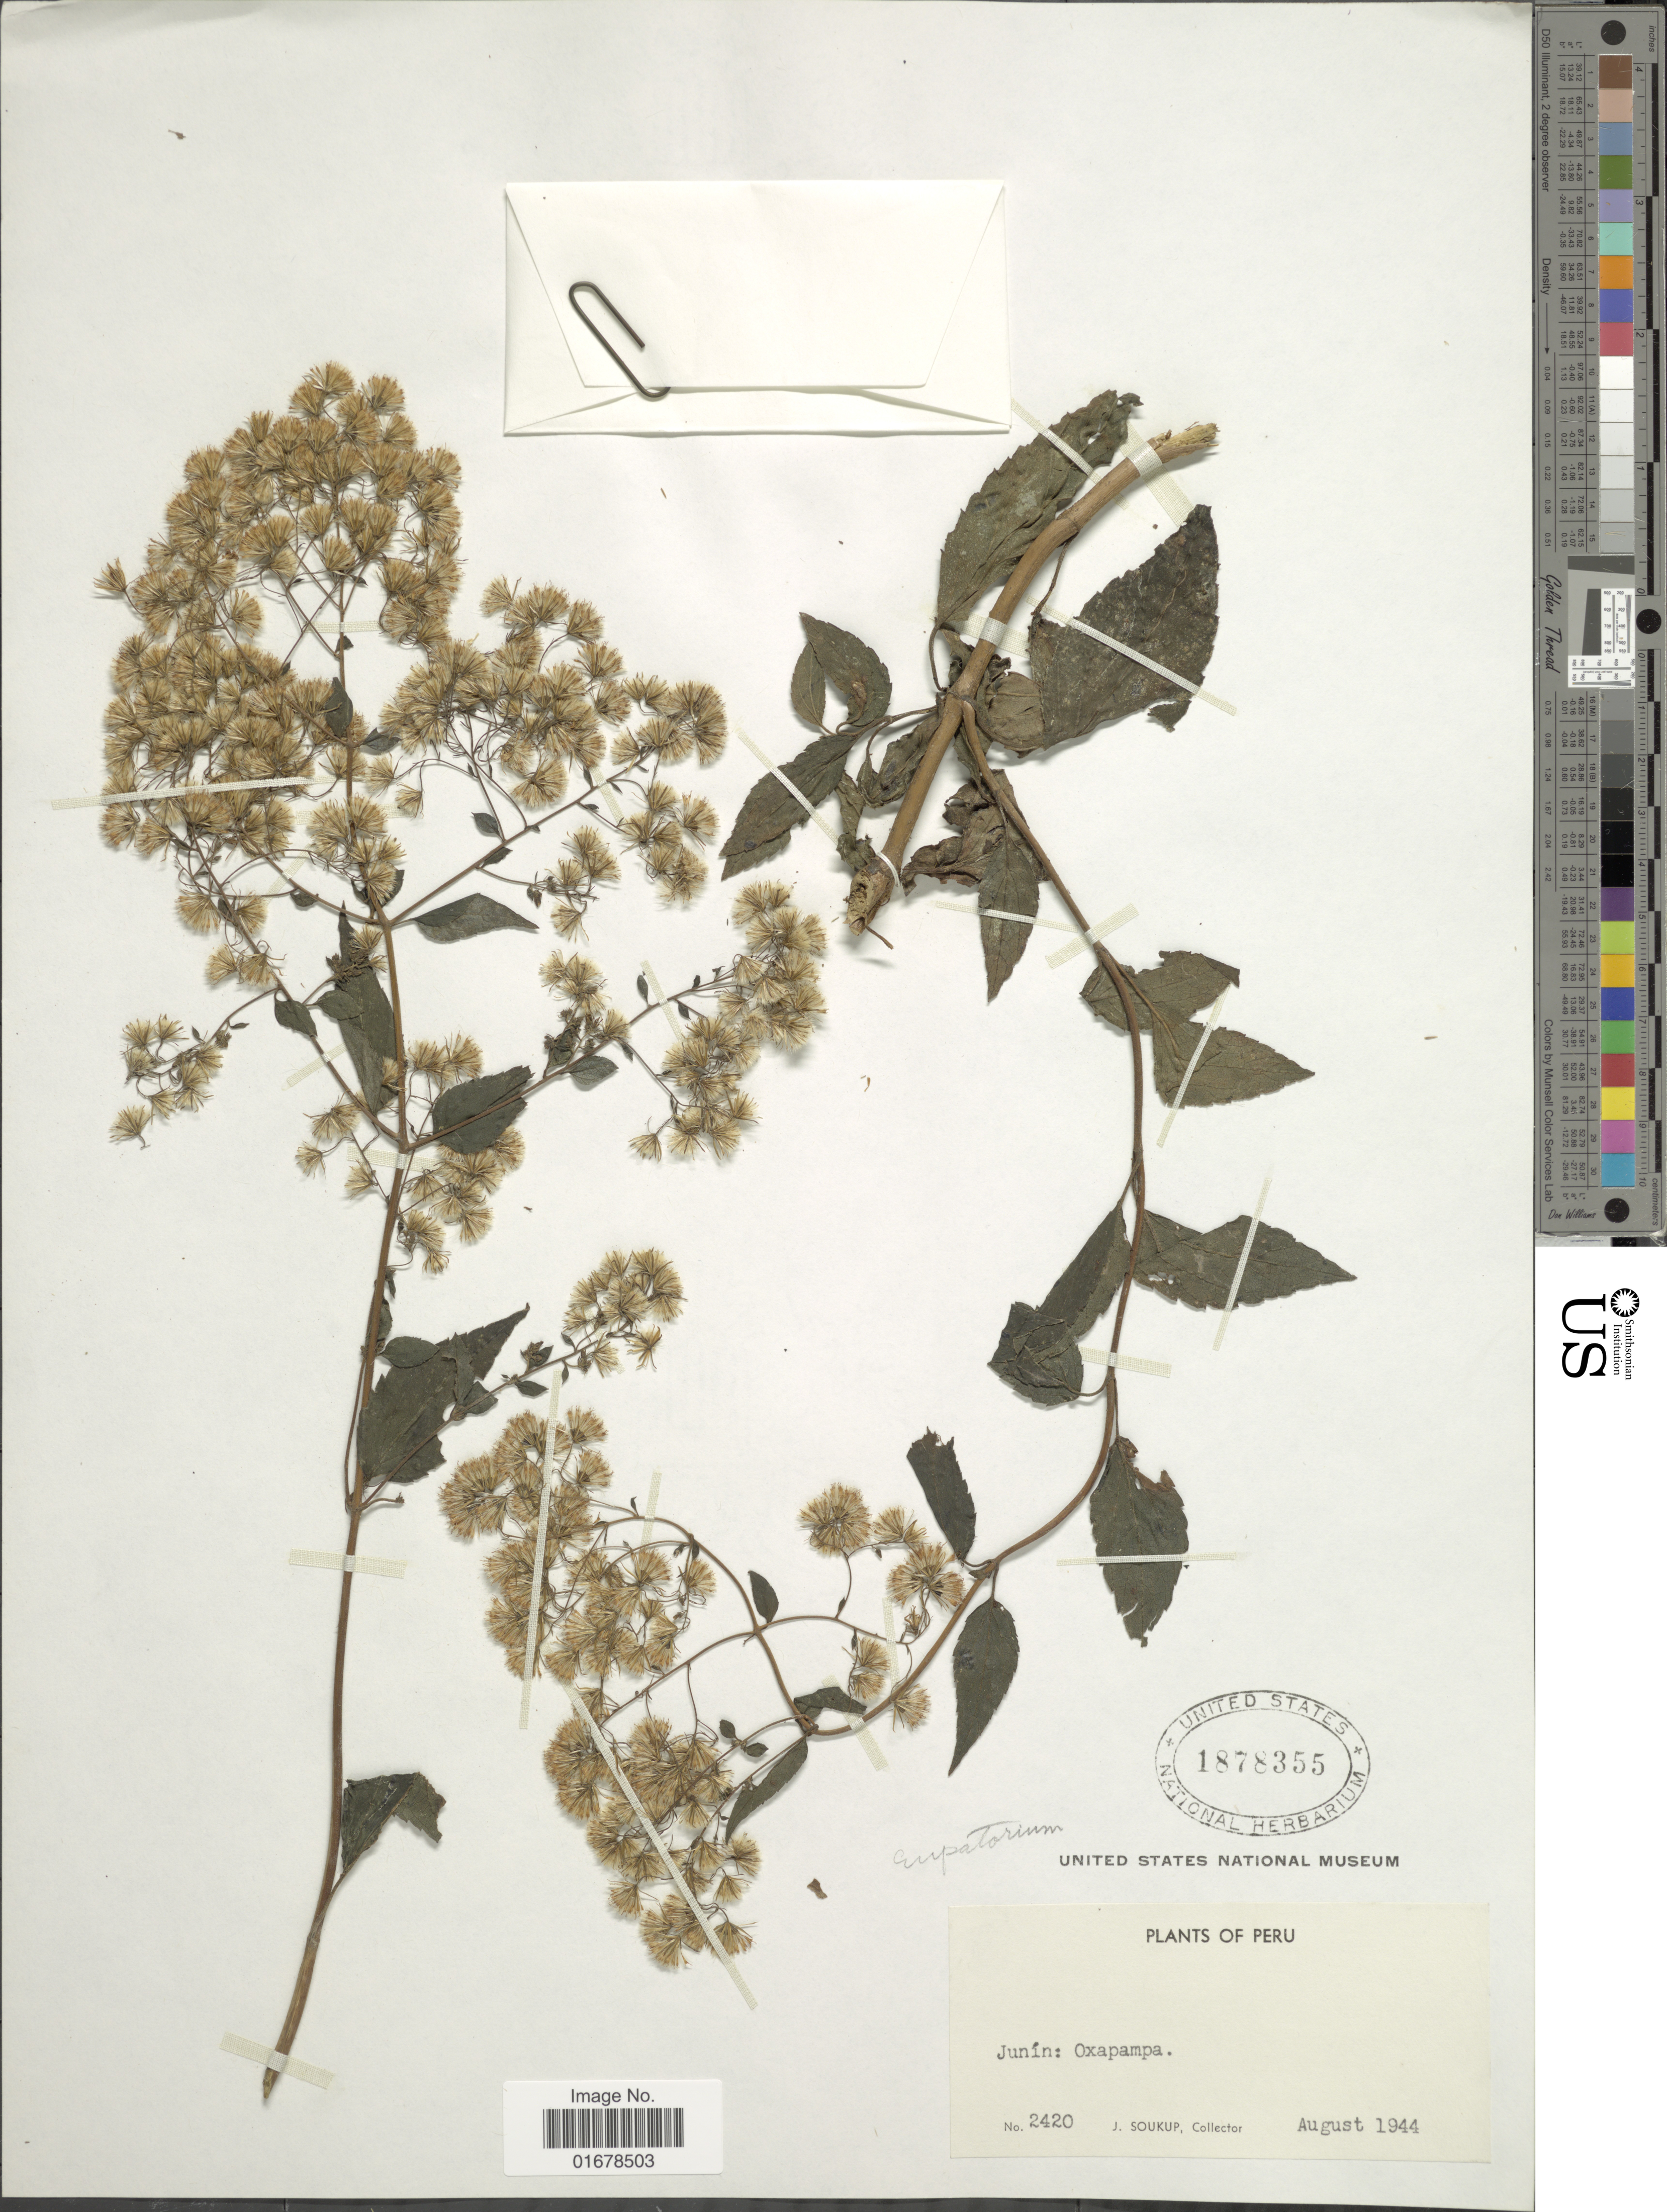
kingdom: Plantae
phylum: Tracheophyta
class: Magnoliopsida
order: Asterales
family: Asteraceae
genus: Ageratina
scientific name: Ageratina tambillensis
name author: (Hieron.) R.M. King & H. Rob.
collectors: J. Soukup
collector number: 2420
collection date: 1944-08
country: Peru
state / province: Junín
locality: Junin: Oxapampa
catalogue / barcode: US 1878355